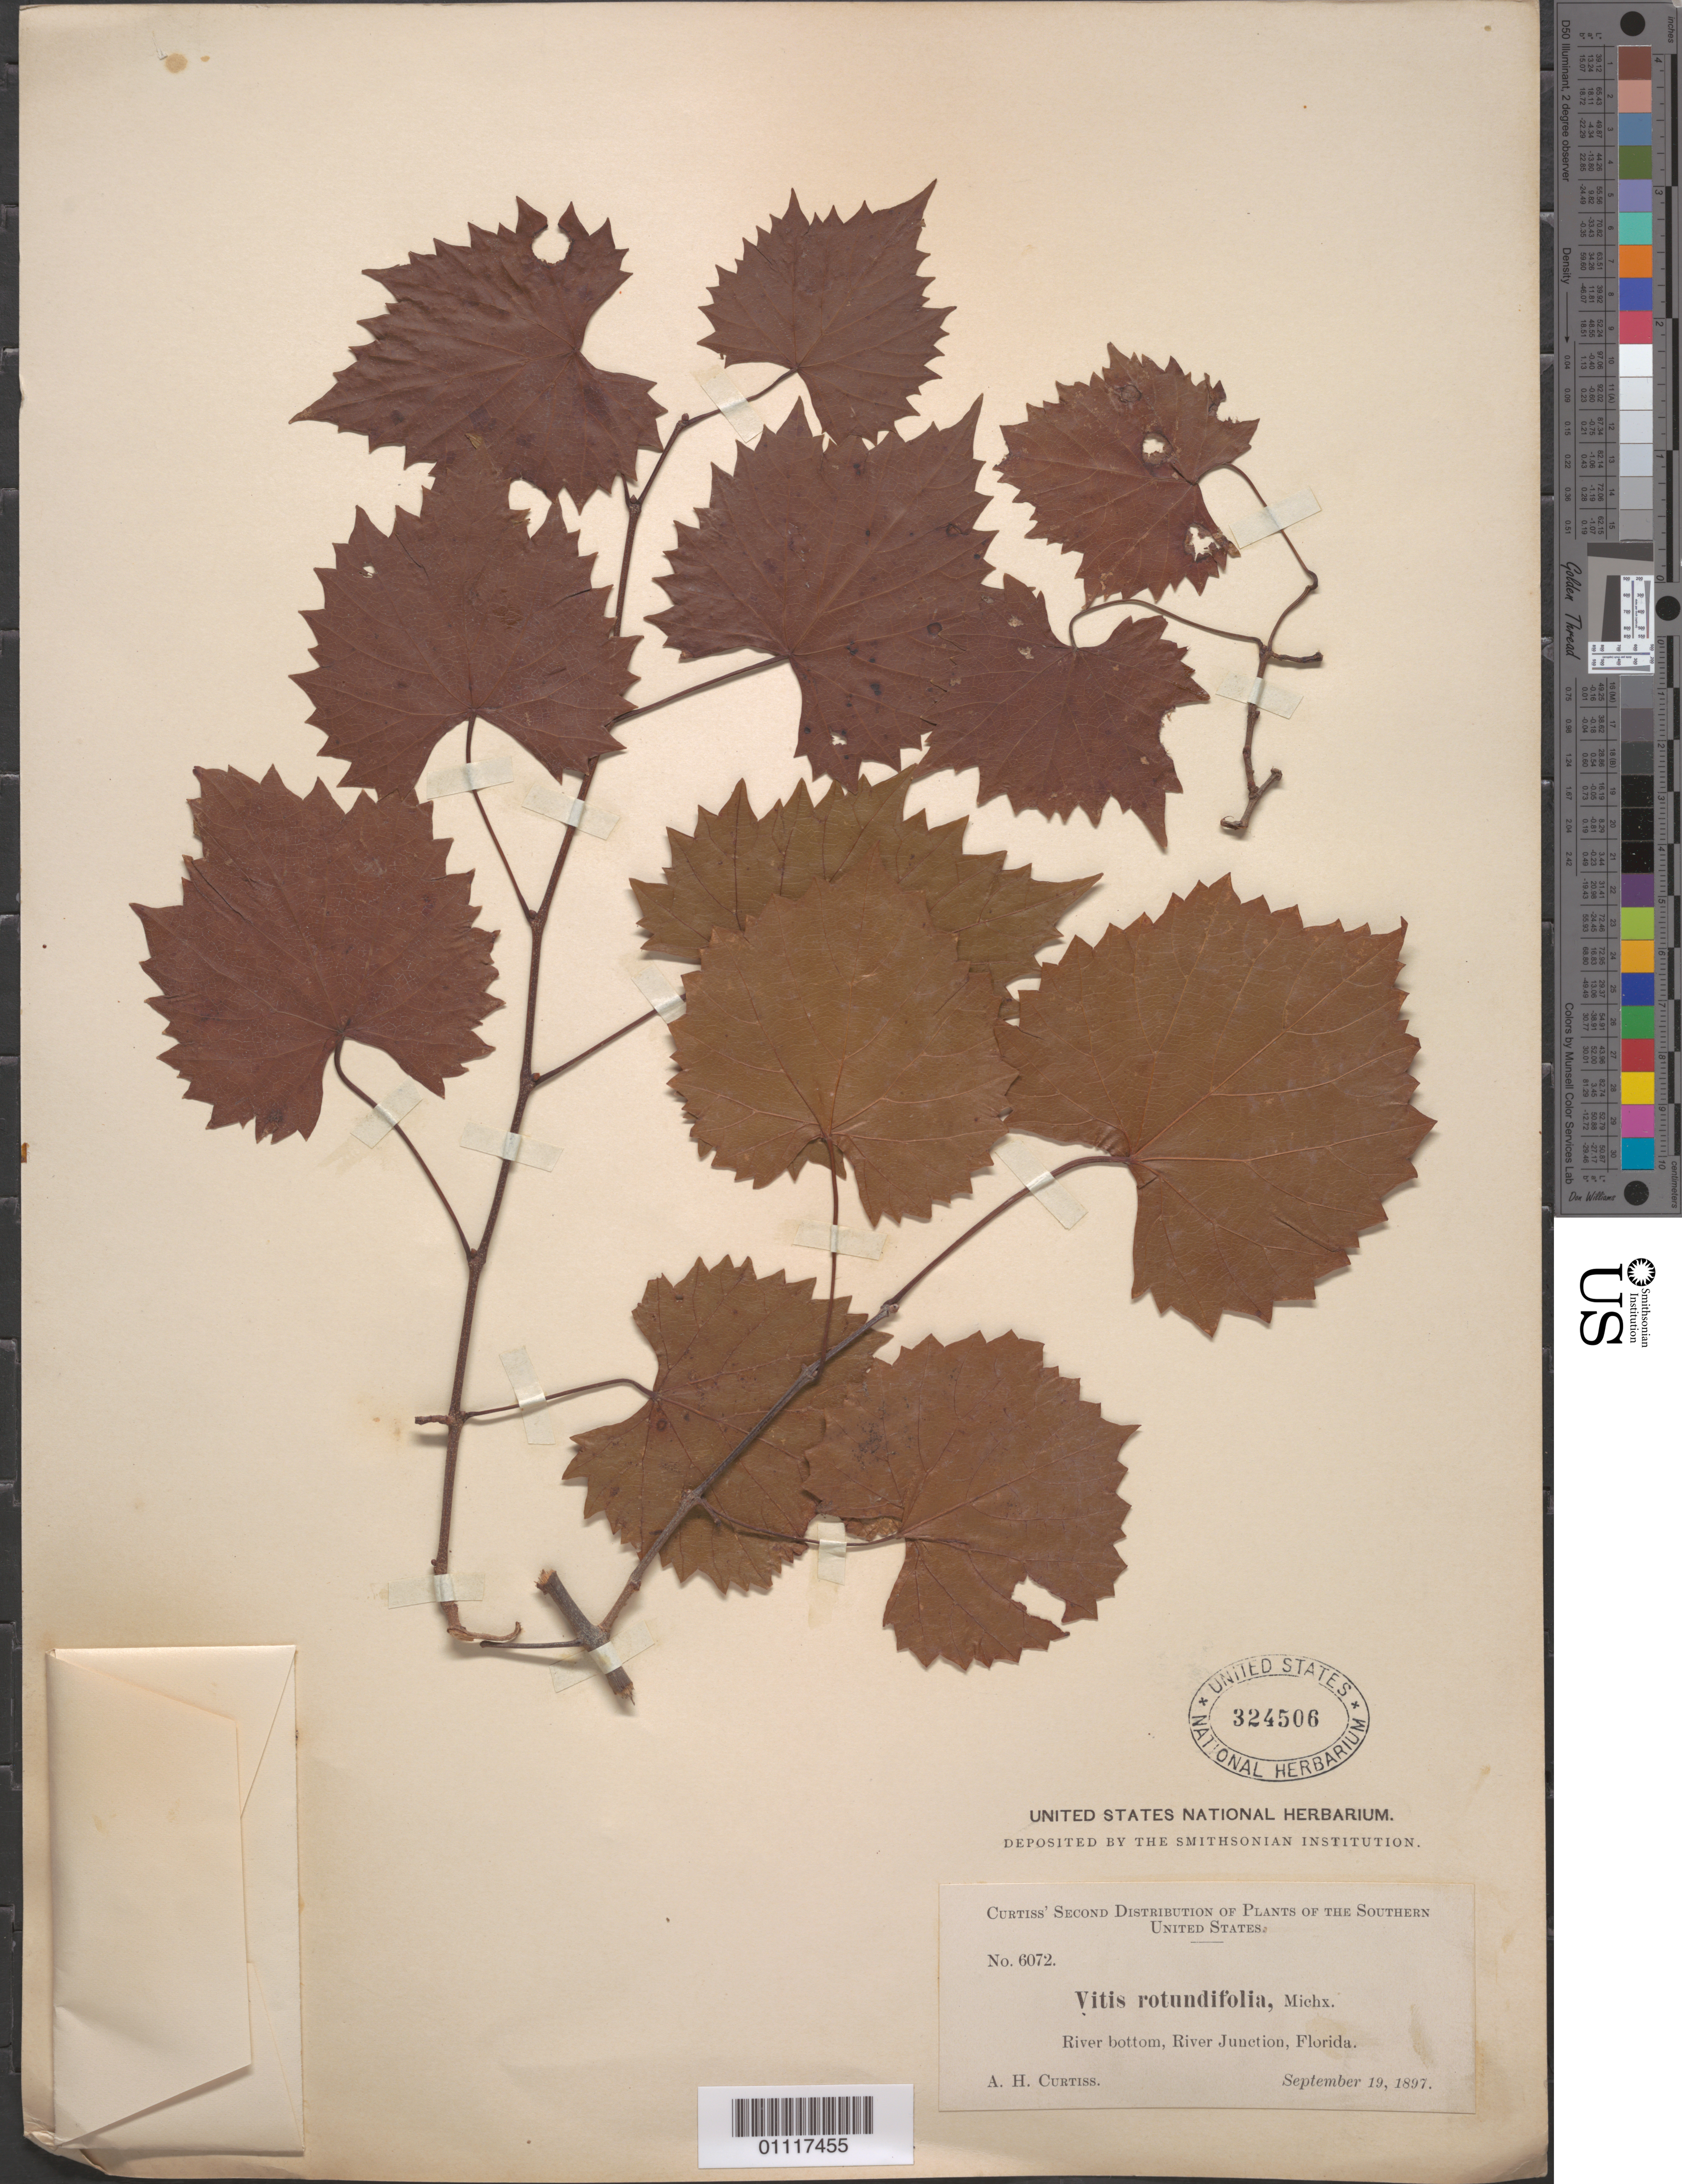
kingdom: Plantae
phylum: Tracheophyta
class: Magnoliopsida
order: Vitales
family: Vitaceae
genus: Vitis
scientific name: Vitis rotundifolia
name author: Michx.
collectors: A. H. Curtiss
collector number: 6072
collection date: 1897-09-19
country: United States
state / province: Florida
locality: River bottom, River Junction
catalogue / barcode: US 324506